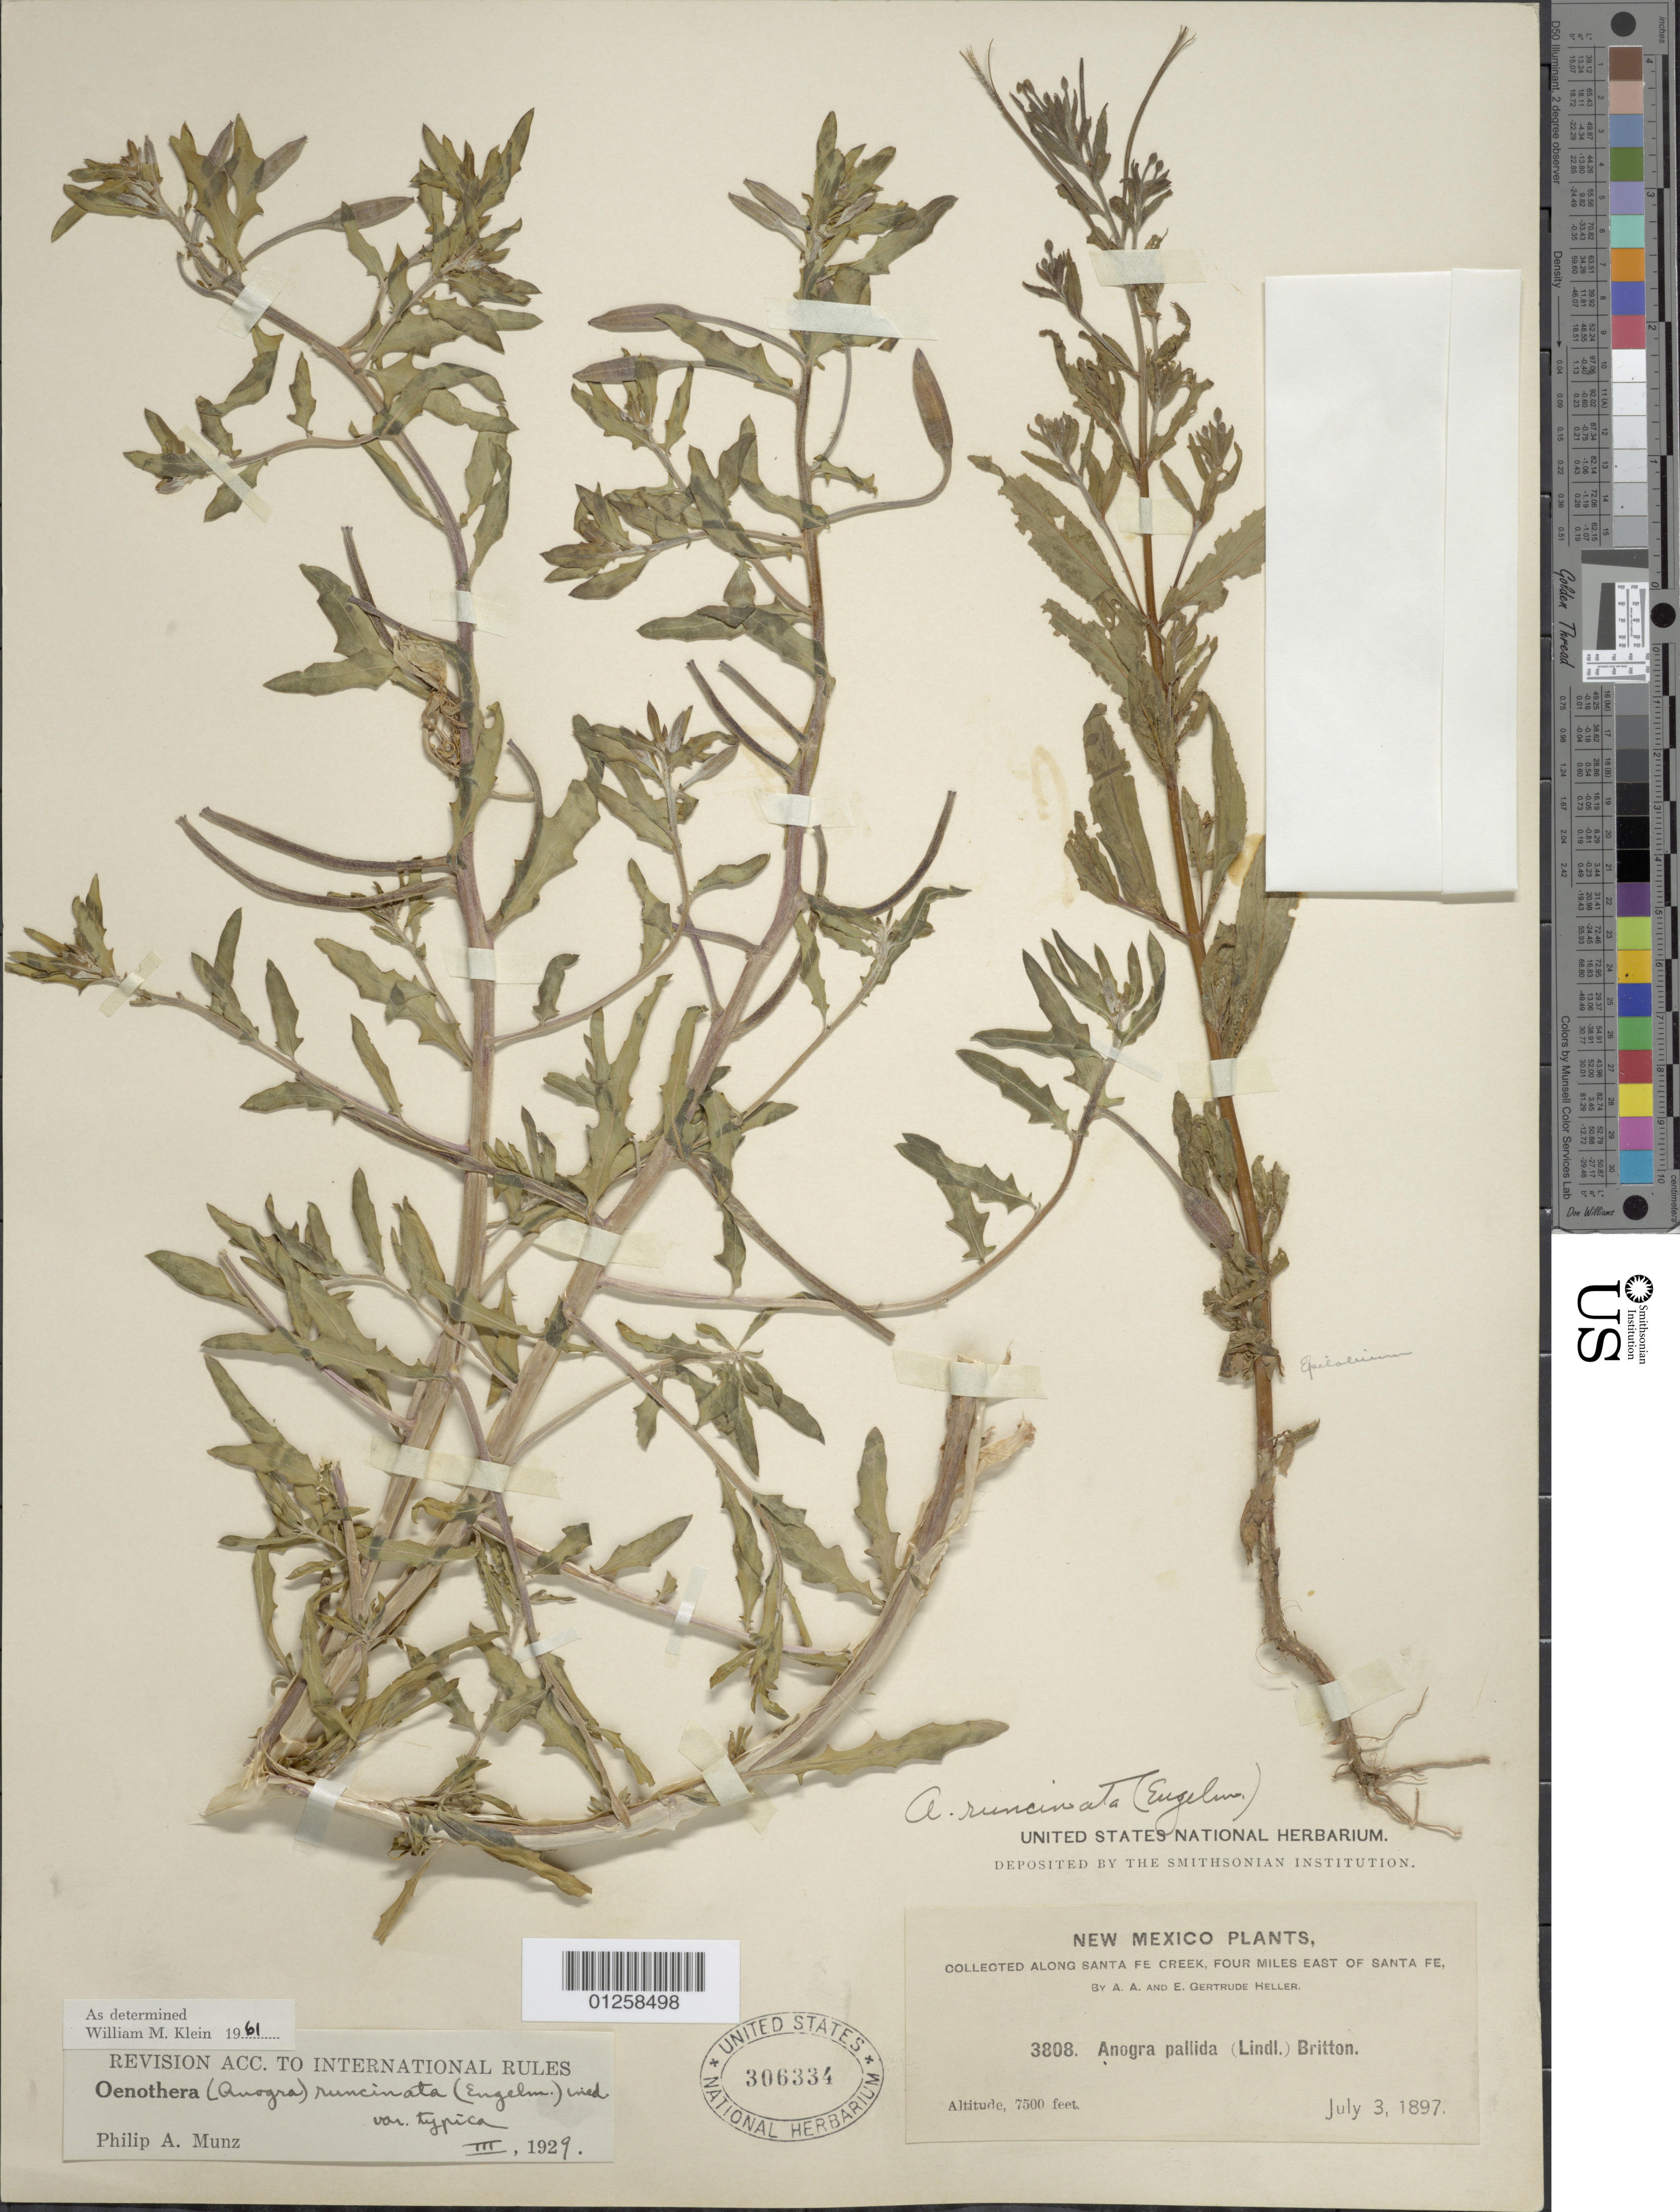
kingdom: Plantae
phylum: Tracheophyta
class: Magnoliopsida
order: Myrtales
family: Onagraceae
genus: Oenothera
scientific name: Oenothera pallida subsp. runcinata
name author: (Engelm.) Munz & W.M. Klein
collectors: A. A. Heller & E. G. Heller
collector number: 3808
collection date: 1897-07-03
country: United States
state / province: New Mexico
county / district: Santa Fe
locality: Santa Fe Creek, 4 mi E of Santa Fe.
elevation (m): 2286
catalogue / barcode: US 306334